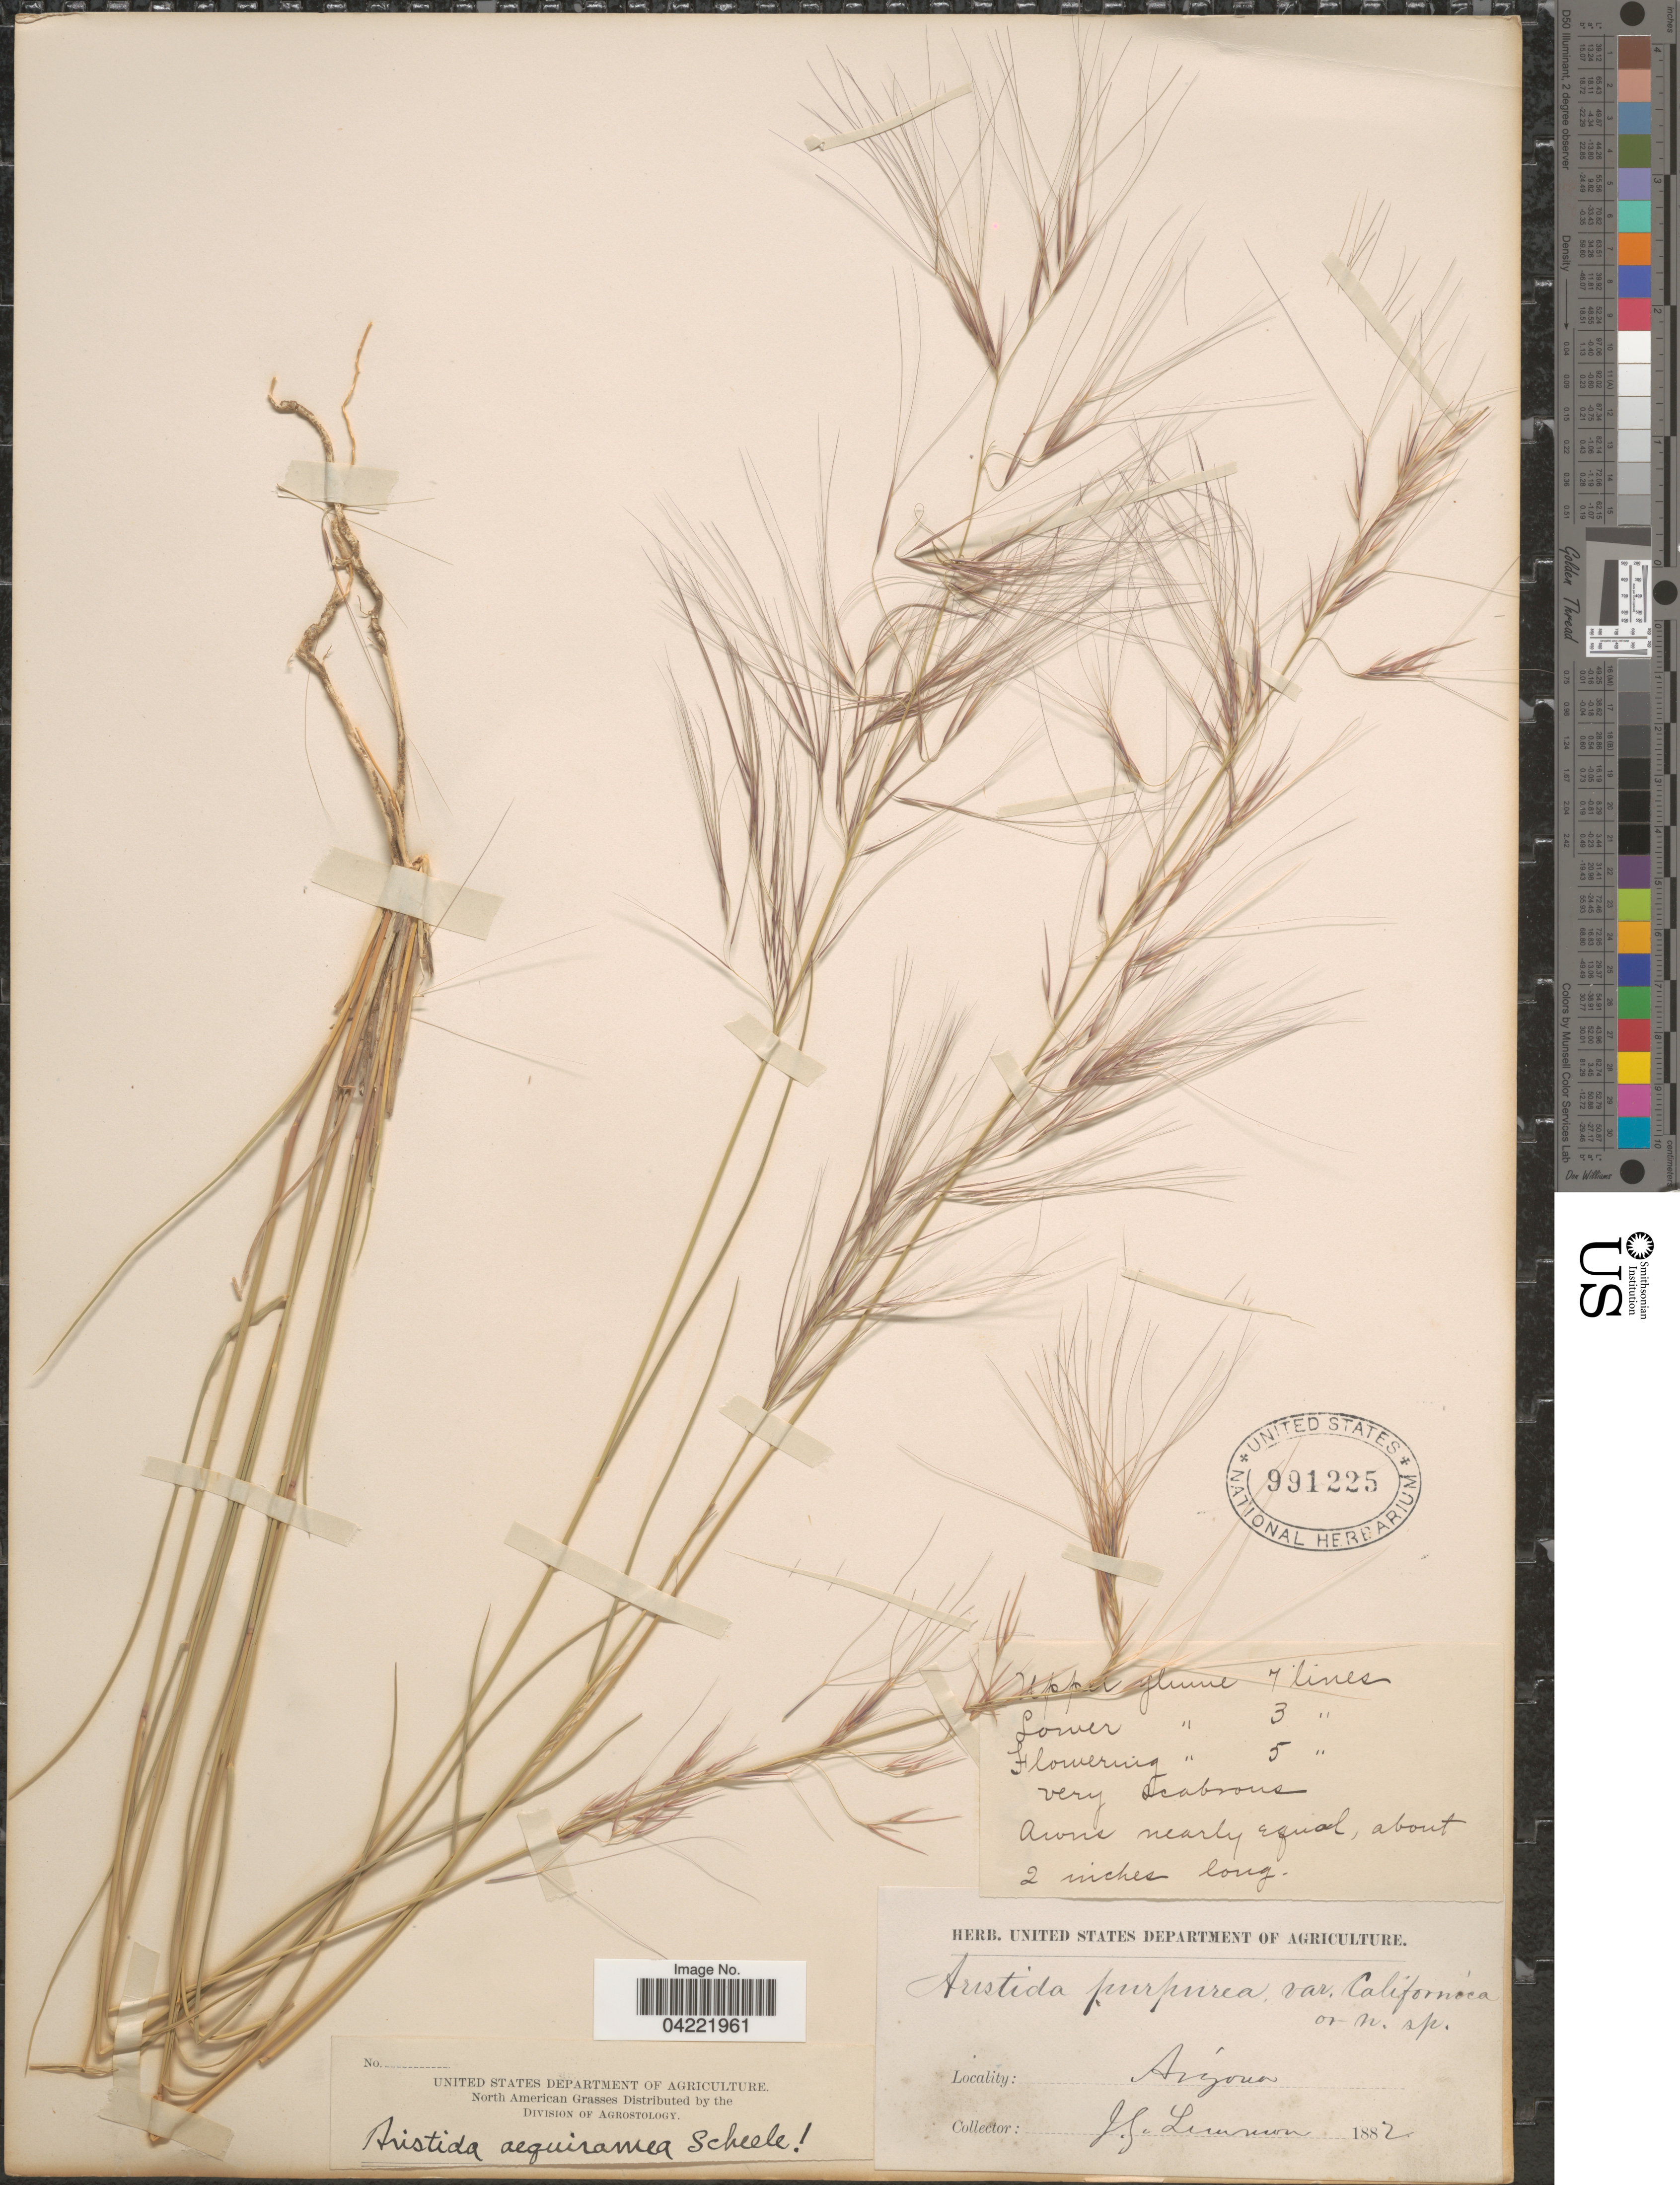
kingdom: Plantae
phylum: Tracheophyta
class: Liliopsida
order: Poales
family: Poaceae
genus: Aristida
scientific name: Aristida purpurea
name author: Nutt.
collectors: J. Lemmon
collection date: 1882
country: United States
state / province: Arizona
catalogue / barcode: US 991225